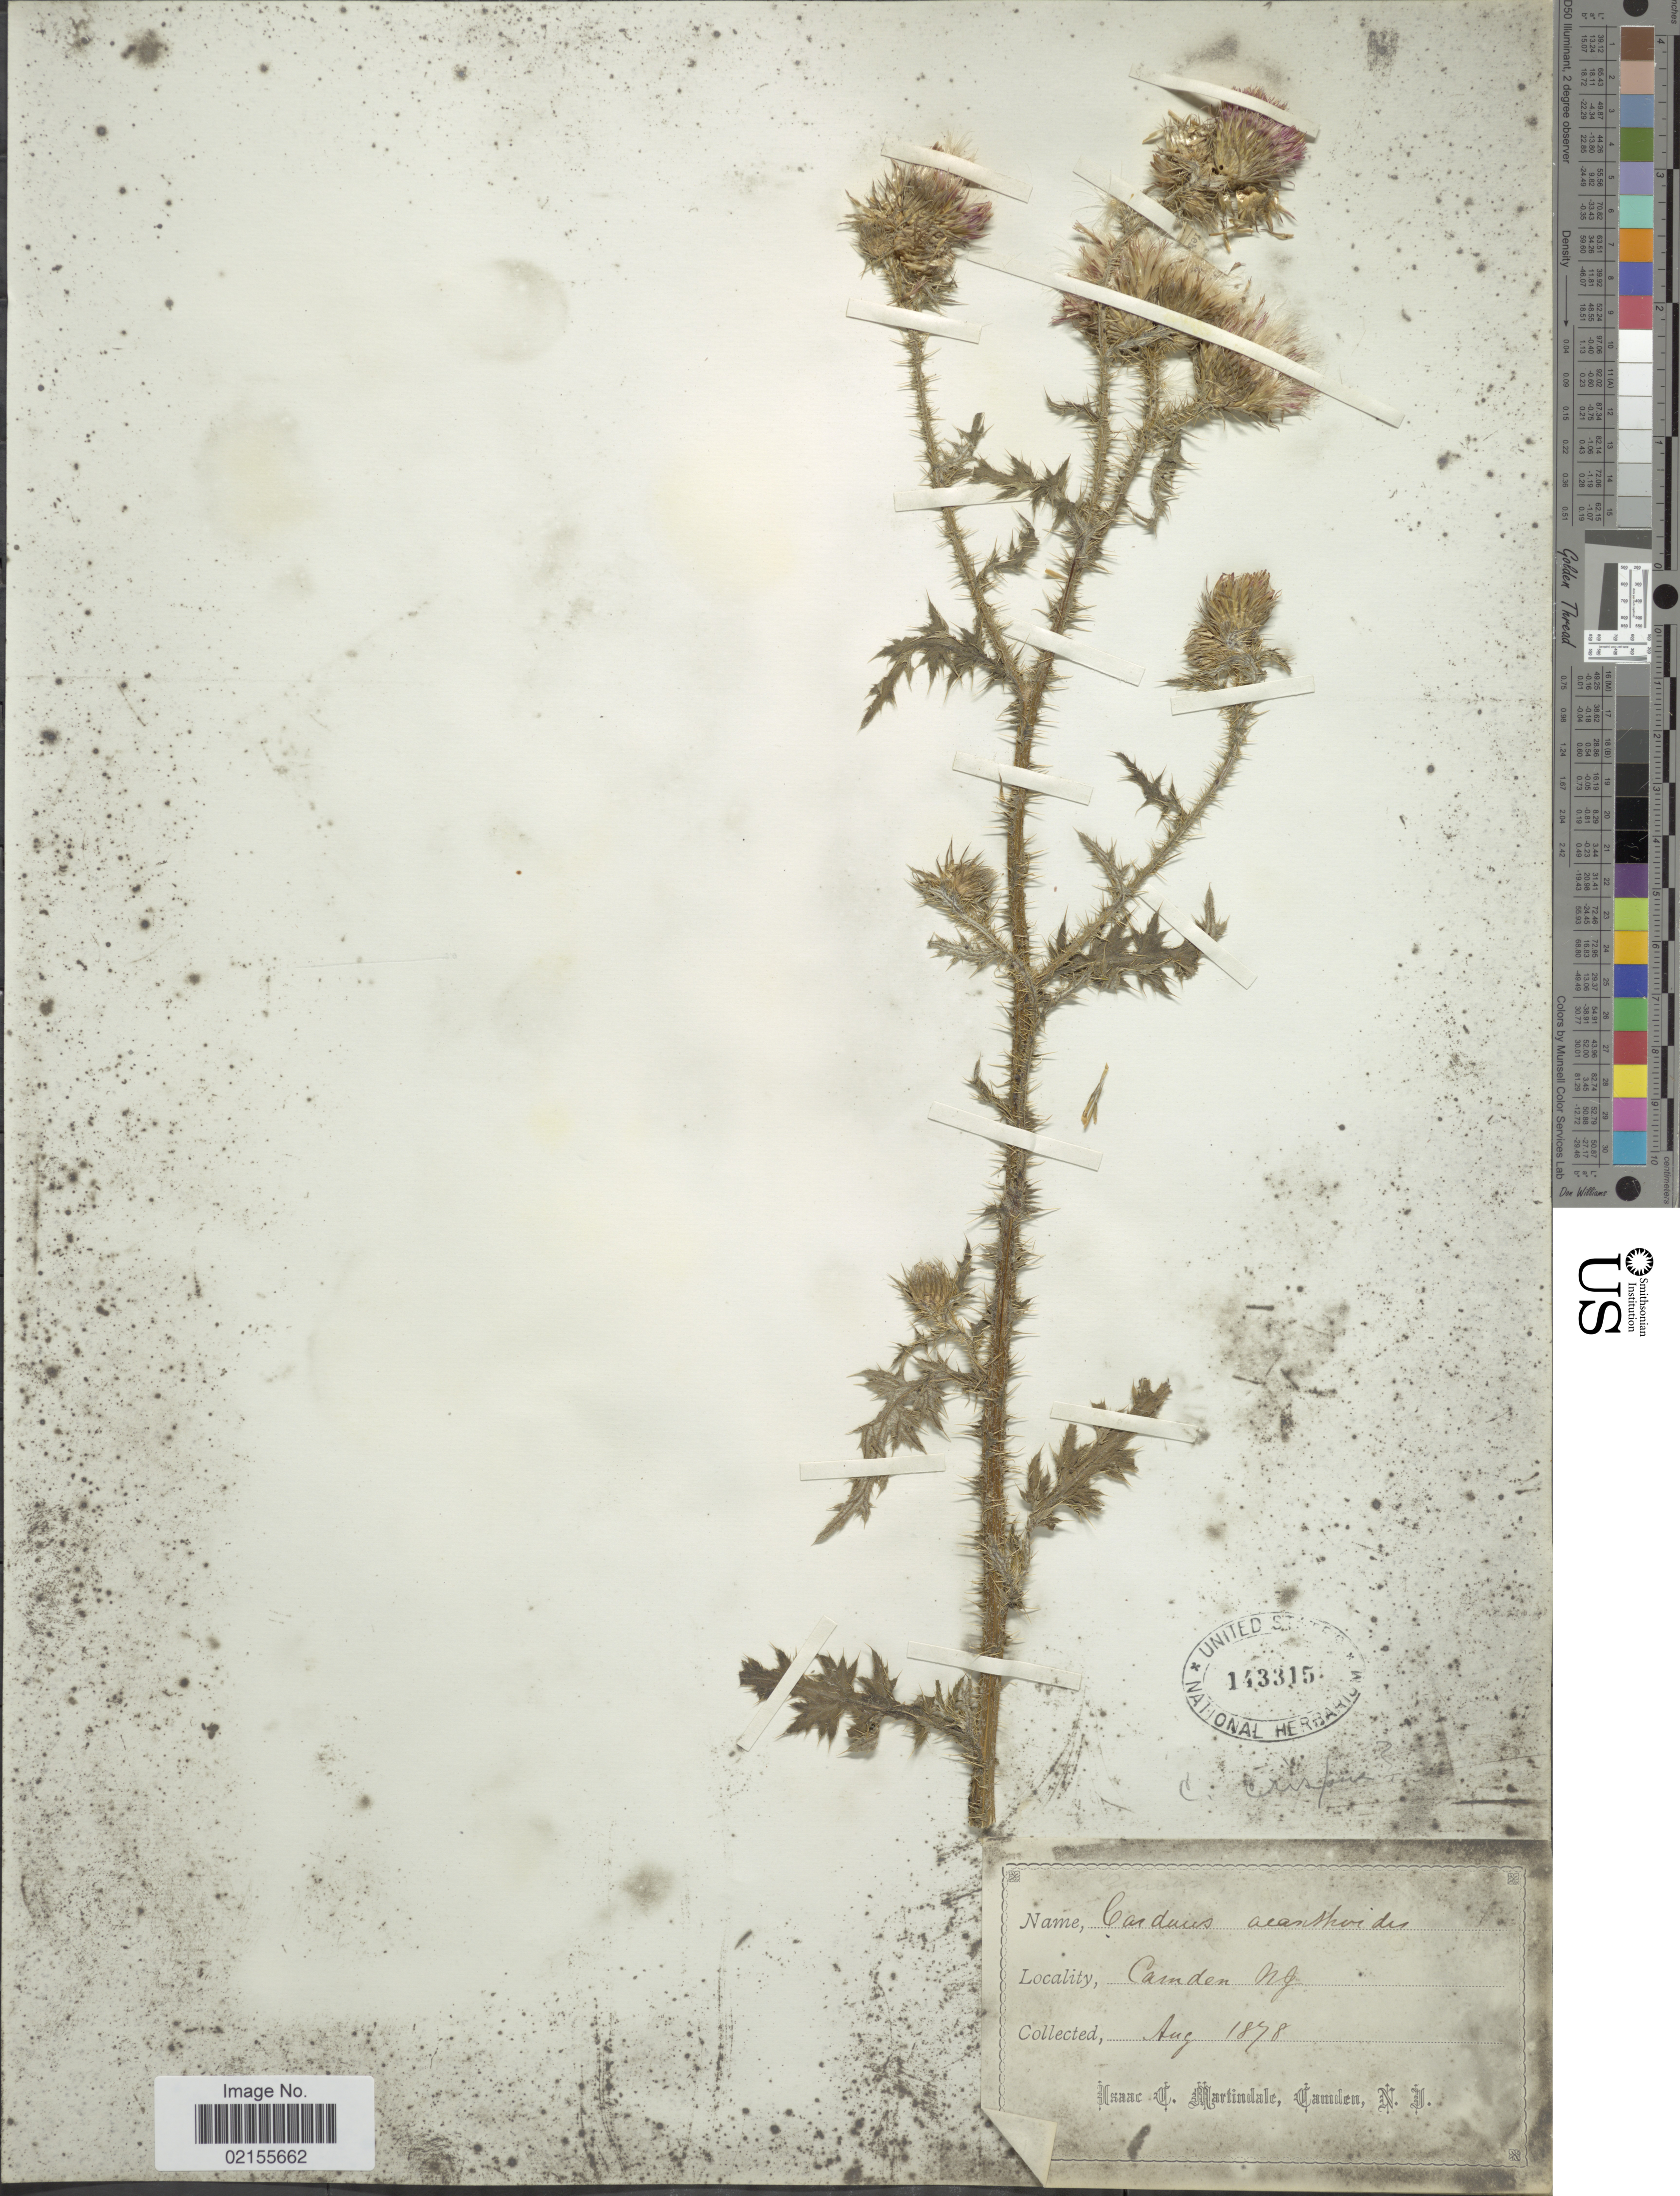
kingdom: Plantae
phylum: Tracheophyta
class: Magnoliopsida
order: Asterales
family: Asteraceae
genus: Carduus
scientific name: Carduus acanthoides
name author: L.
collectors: I. C. Martindale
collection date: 1878-08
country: United States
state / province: New Jersey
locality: Camden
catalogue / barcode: US 143315